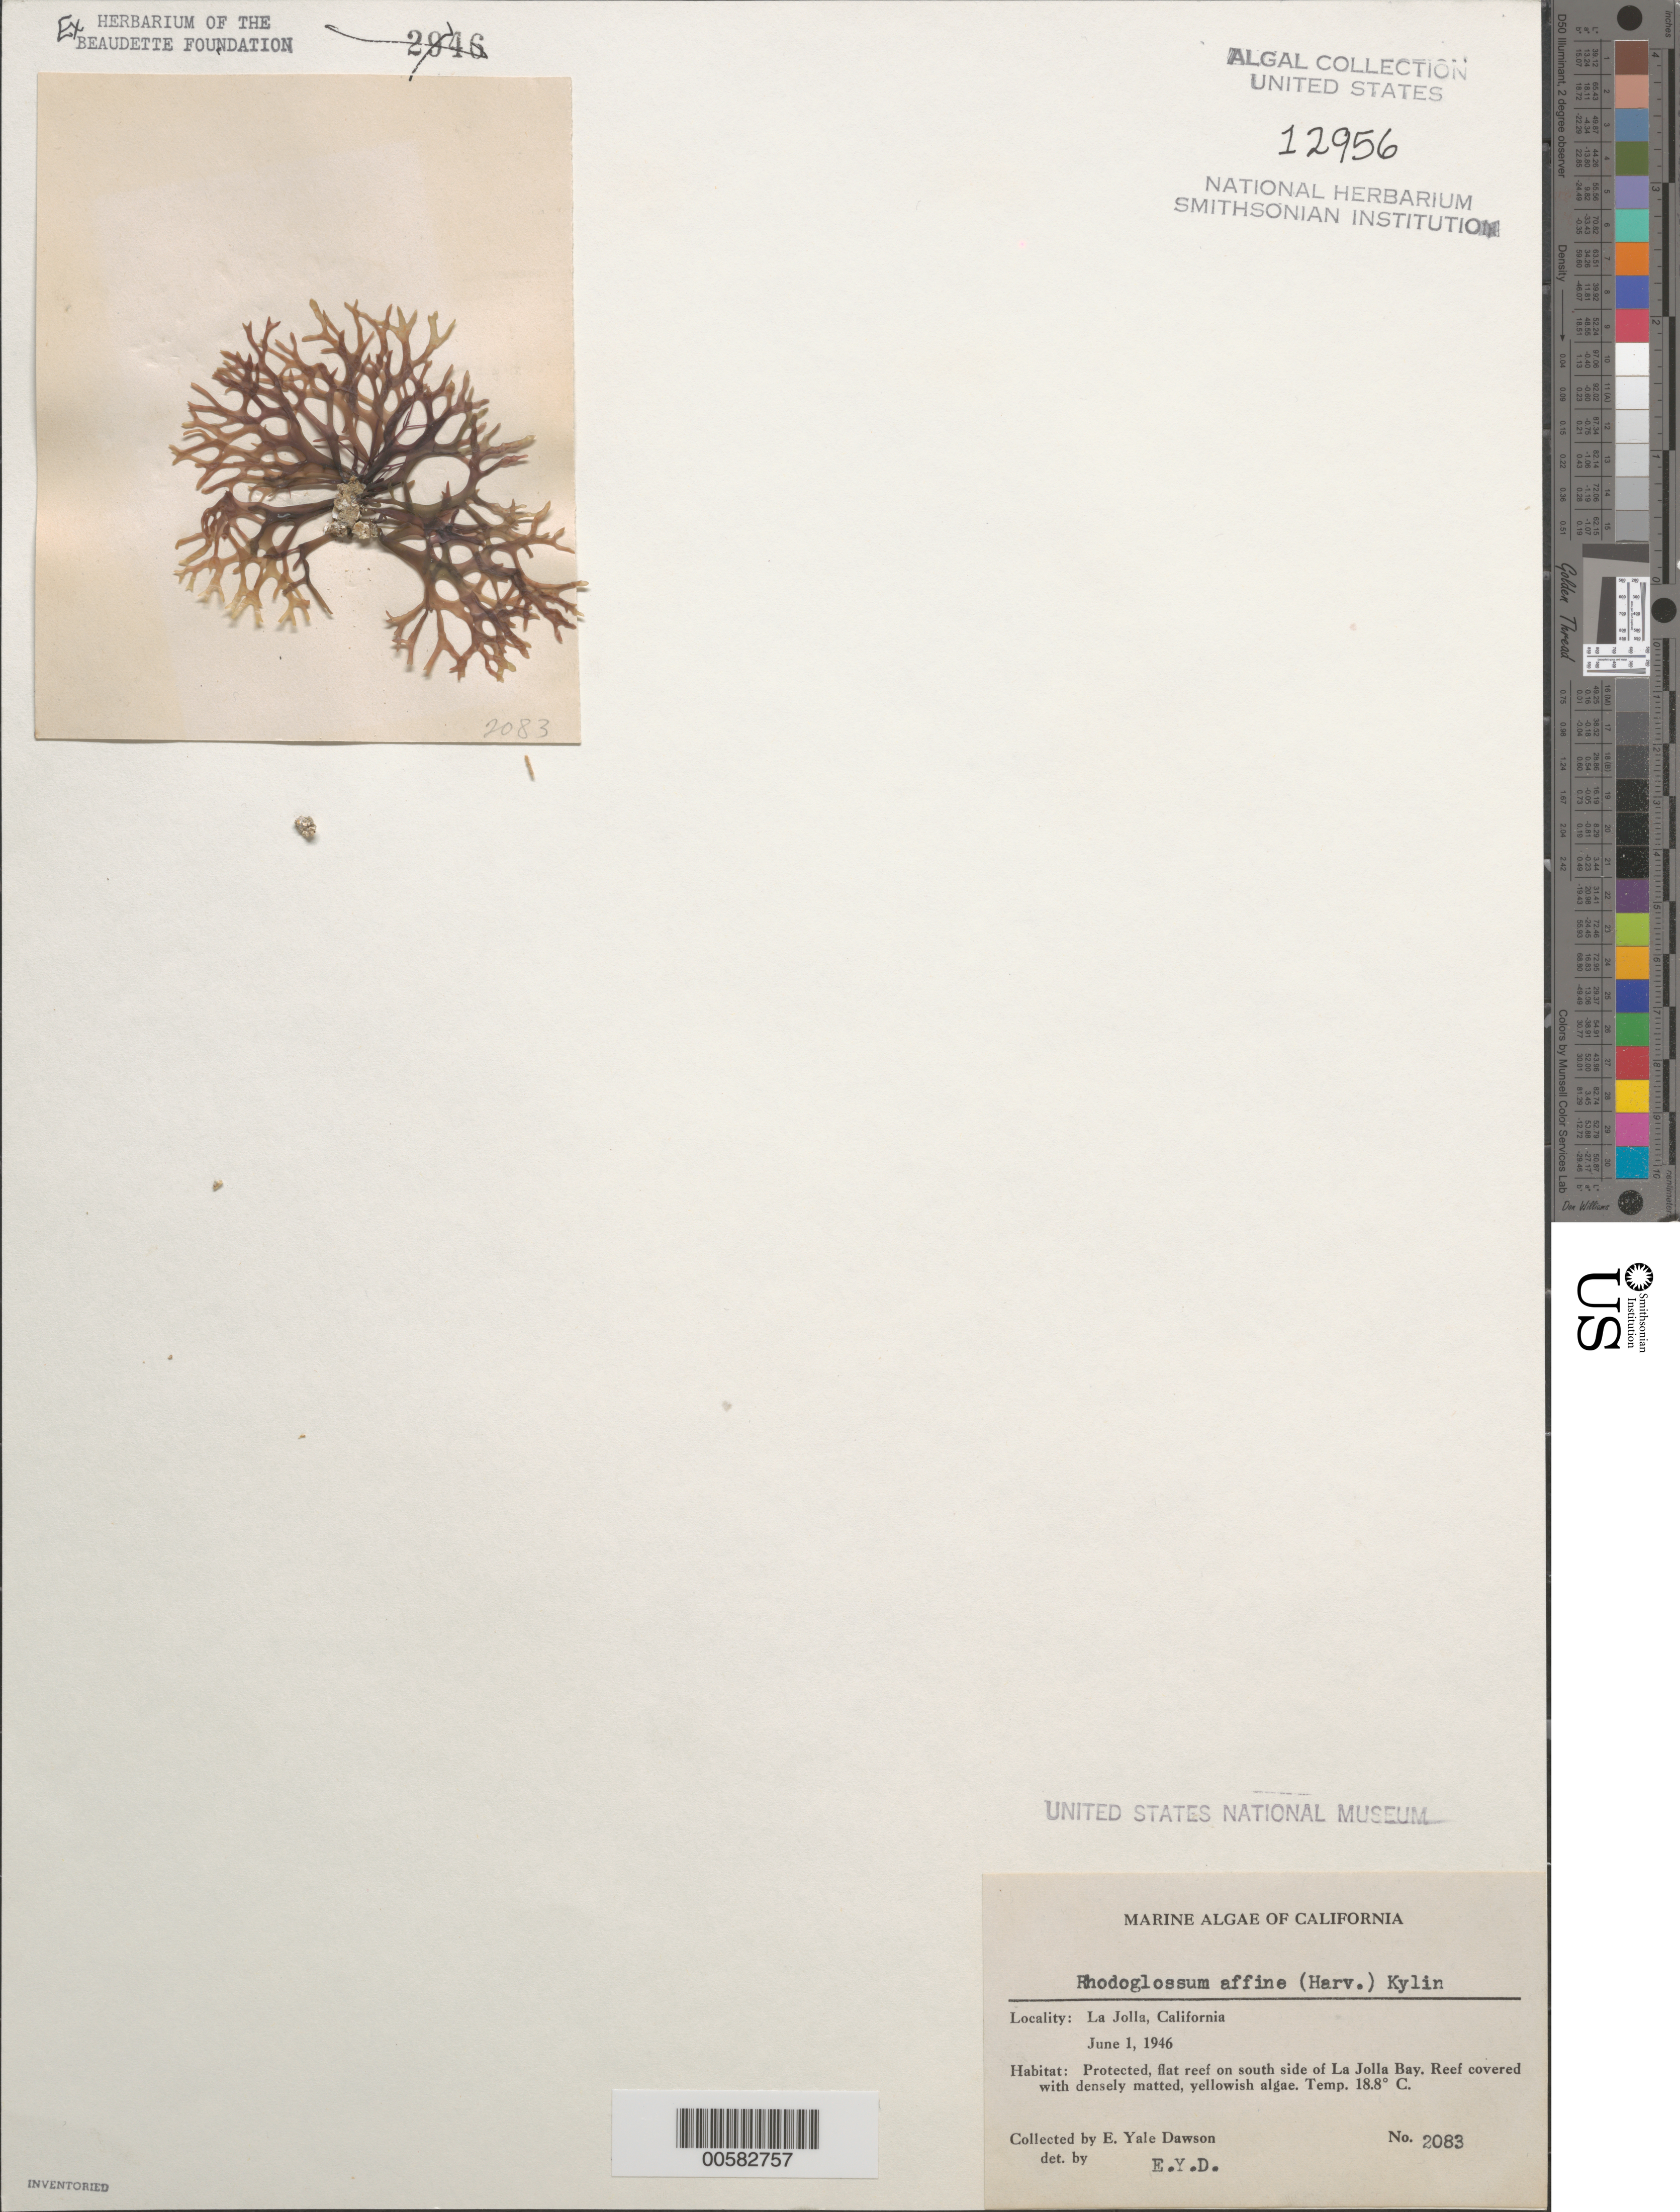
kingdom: Plantae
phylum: Rhodophyta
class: Florideophyceae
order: Gigartinales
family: Gigartinaceae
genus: Mazzaella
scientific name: Mazzaella affinis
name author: (Harvey) Fredericq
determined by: Algae name updating Project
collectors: E. Y. Dawson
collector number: EYD 2083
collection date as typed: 01 Jun 1946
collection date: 1946-06-01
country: United States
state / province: California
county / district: San Diego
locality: La Jolla, south La Jolla Bay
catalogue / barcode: US 12956